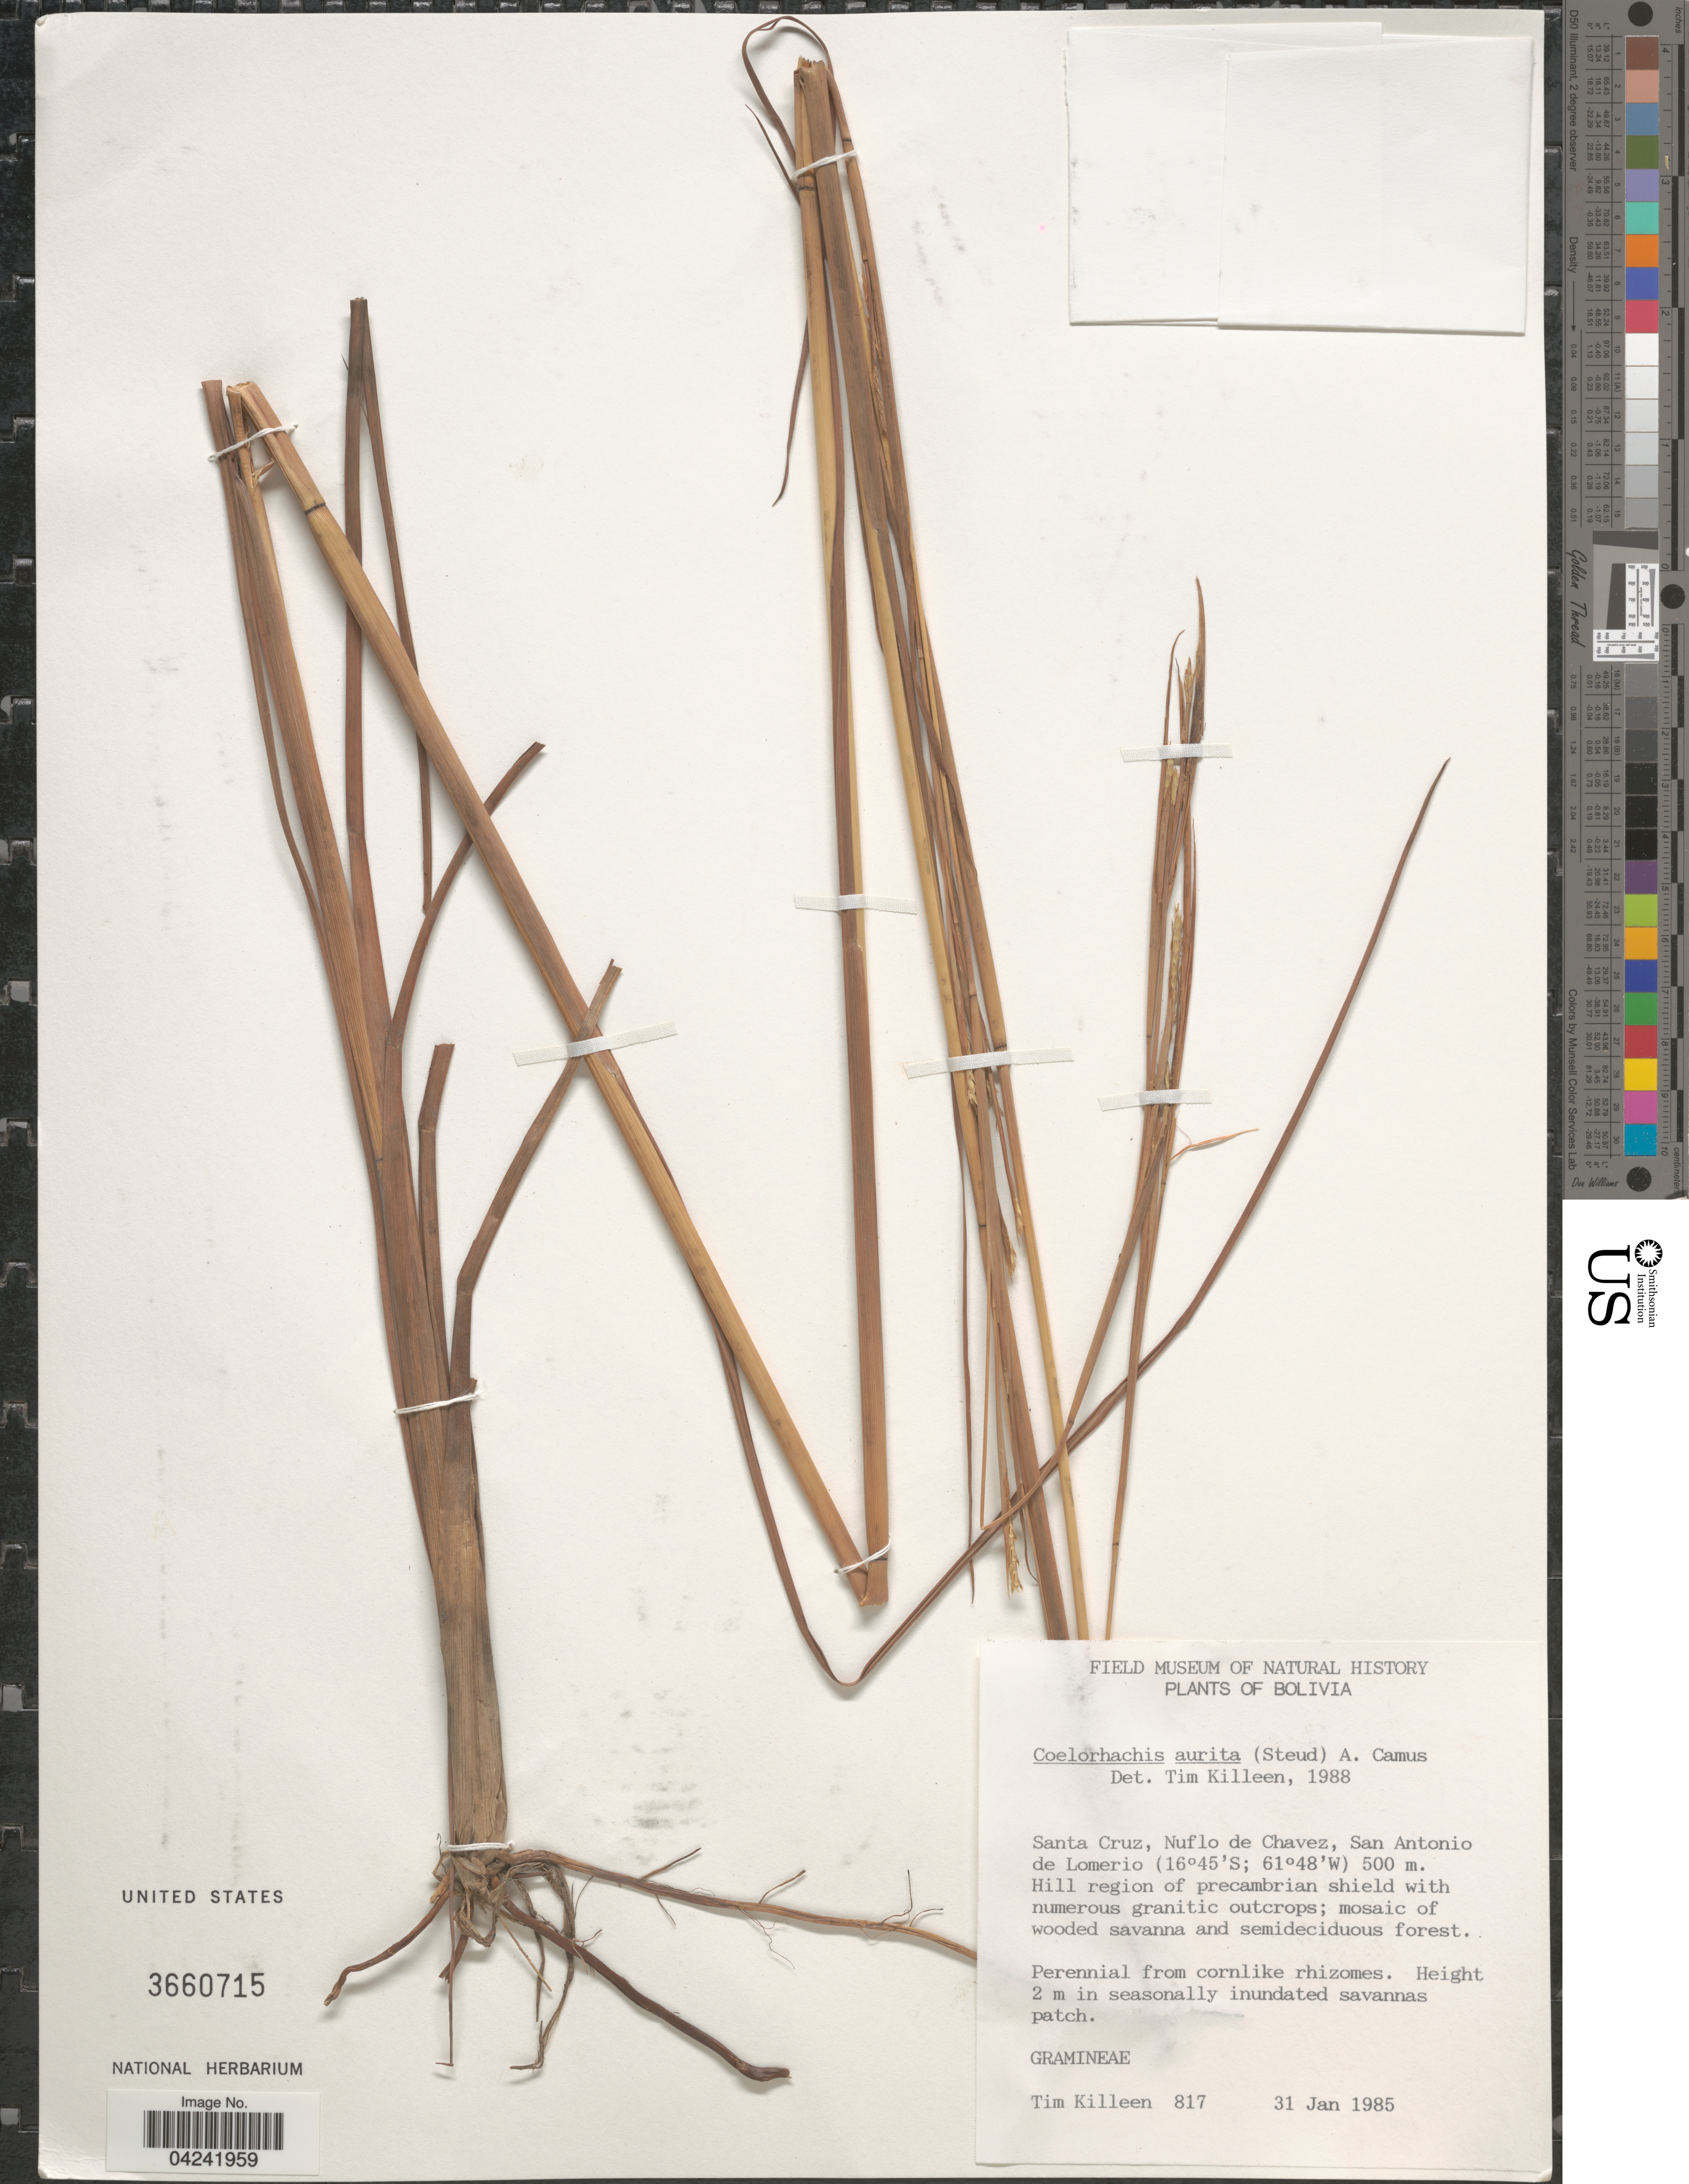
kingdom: Plantae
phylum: Tracheophyta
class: Liliopsida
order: Poales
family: Poaceae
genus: Mnesithea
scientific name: Mnesithea aurita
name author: (Steud.) de Koning & Sosef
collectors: T. J. Killeen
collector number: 817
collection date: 1985-01-31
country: Bolivia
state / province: Santa Cruz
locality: Nuflo de Chavez, San Antonio de Lomerio.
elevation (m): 500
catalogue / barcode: US 3660715